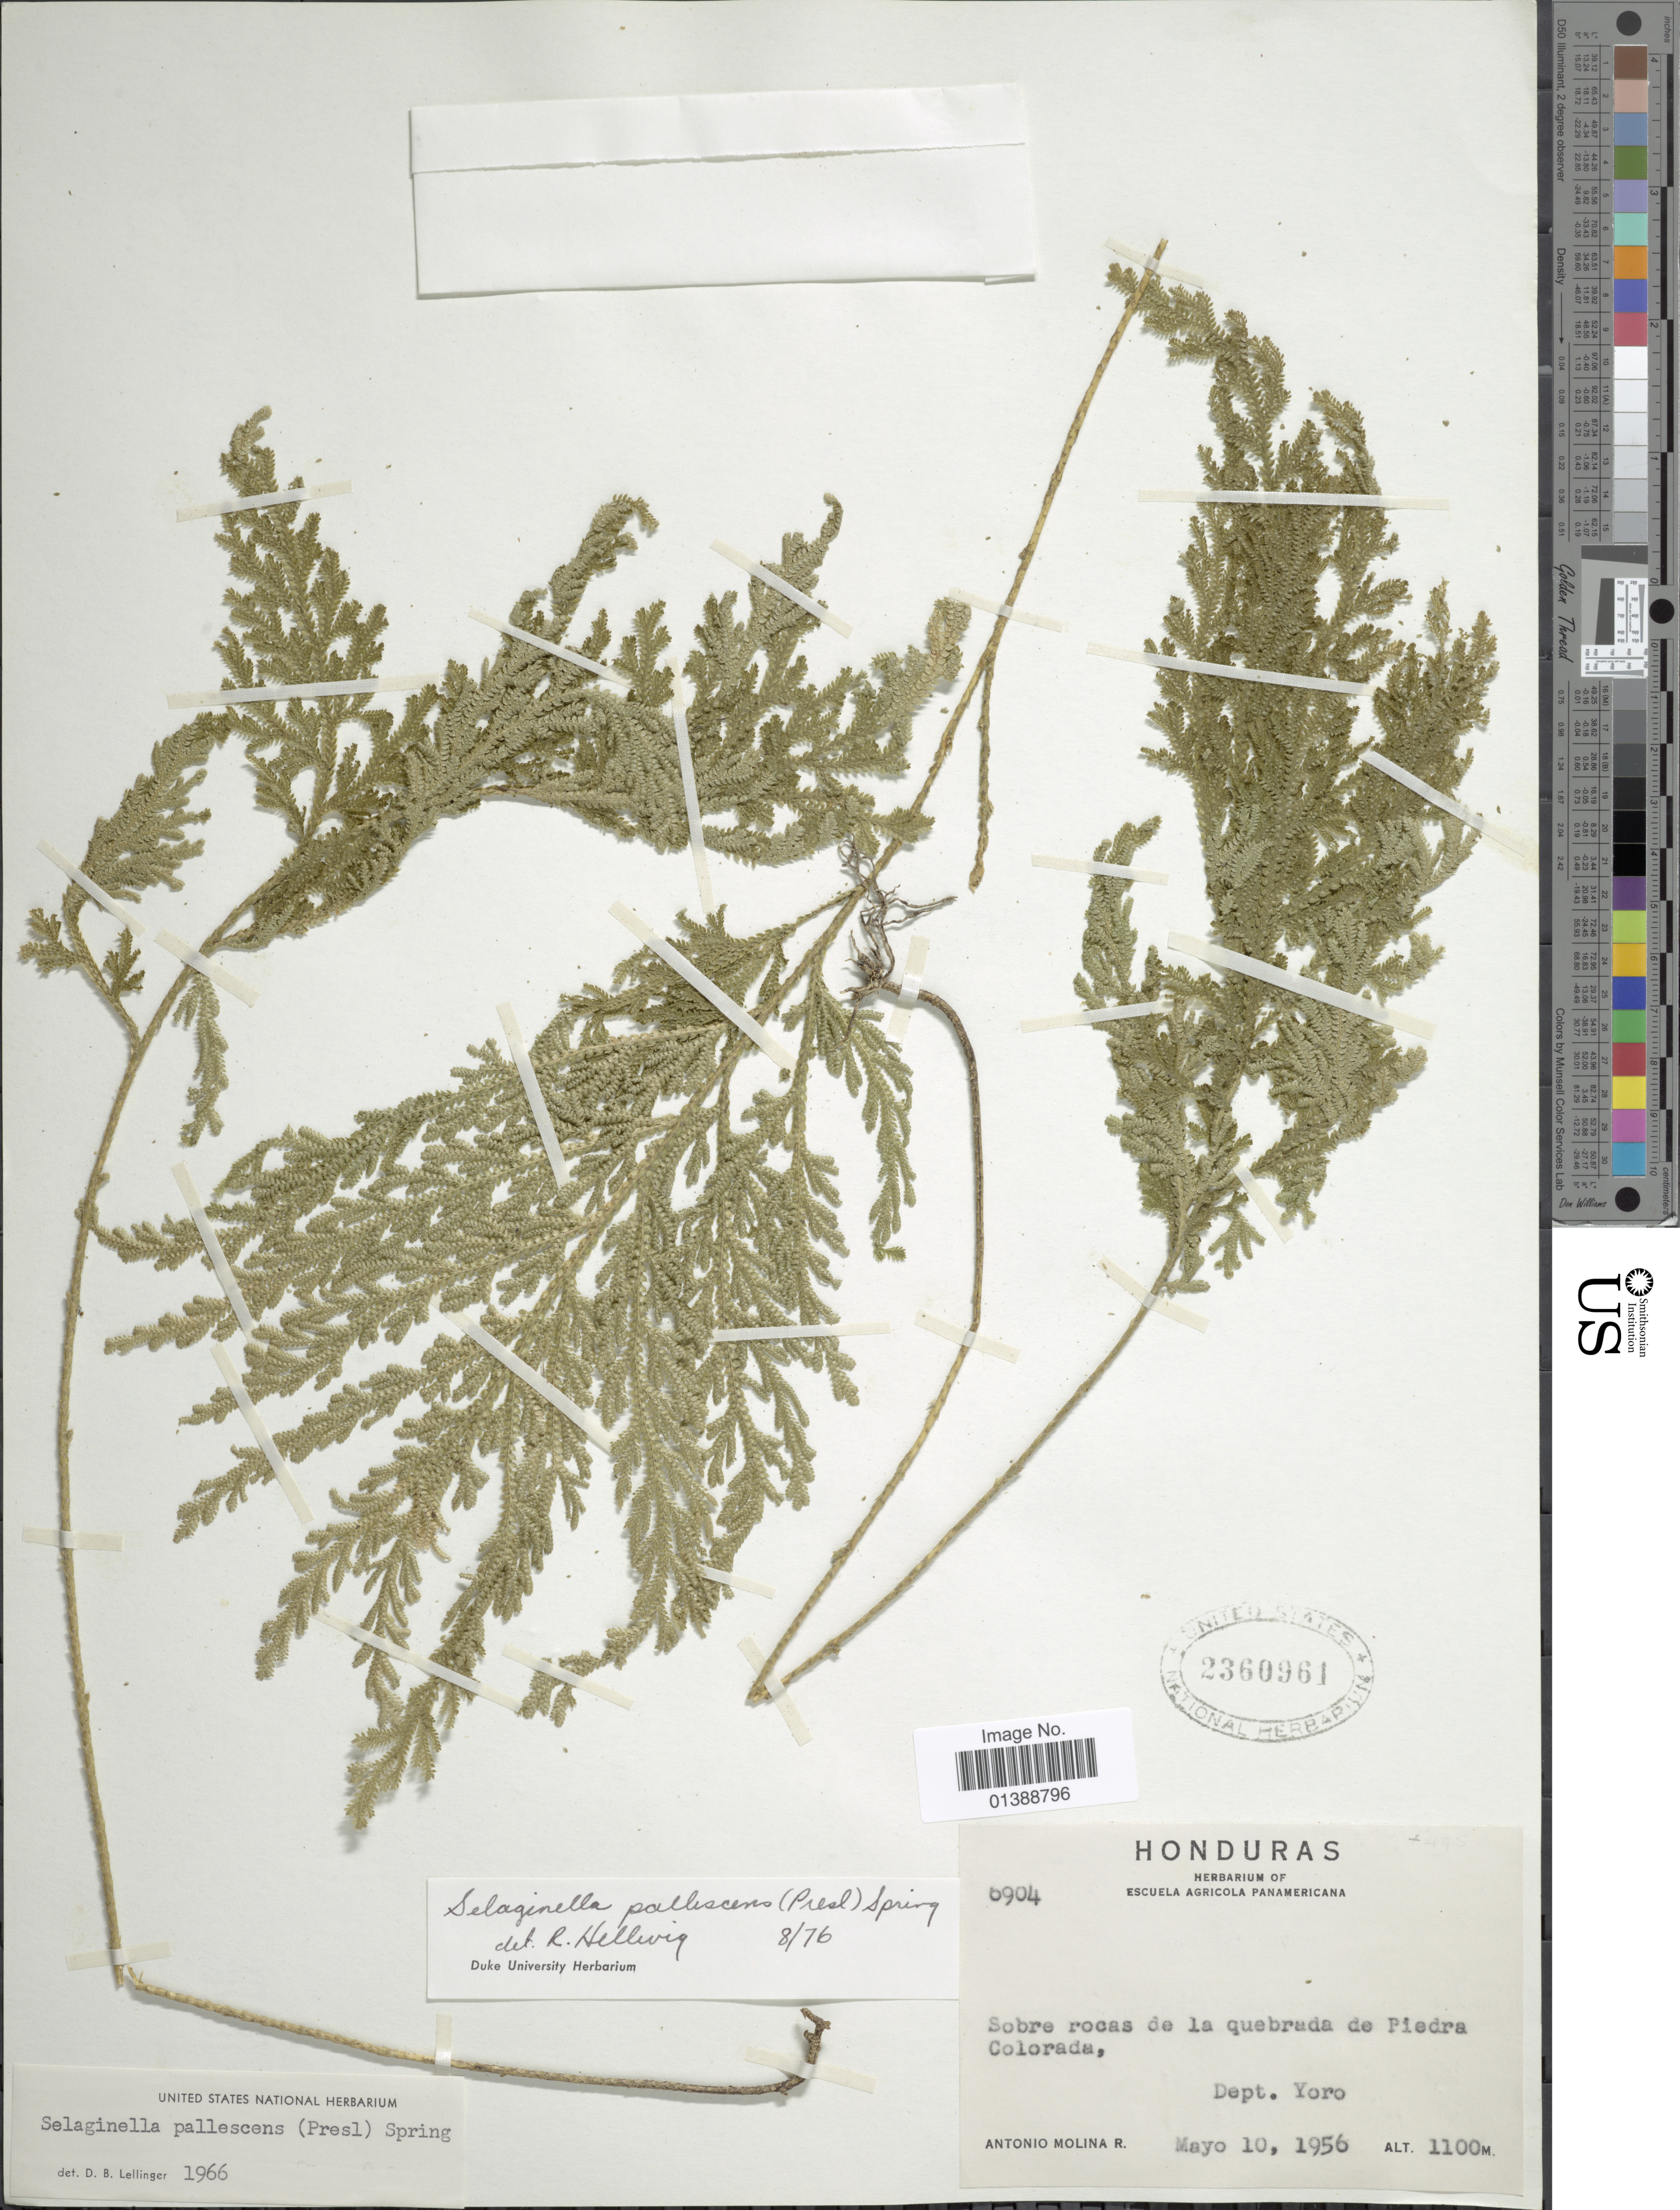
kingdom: Plantae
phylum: Tracheophyta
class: Lycopodiopsida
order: Selaginellales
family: Selaginellaceae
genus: Selaginella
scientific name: Selaginella pallescens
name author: (C. Presl) Spring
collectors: A. Molina R.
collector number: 6904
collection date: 1956-05-10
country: Honduras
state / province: Yoro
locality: Sobre rocas de la quebrada de Piedra Colorado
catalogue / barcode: US 2360961